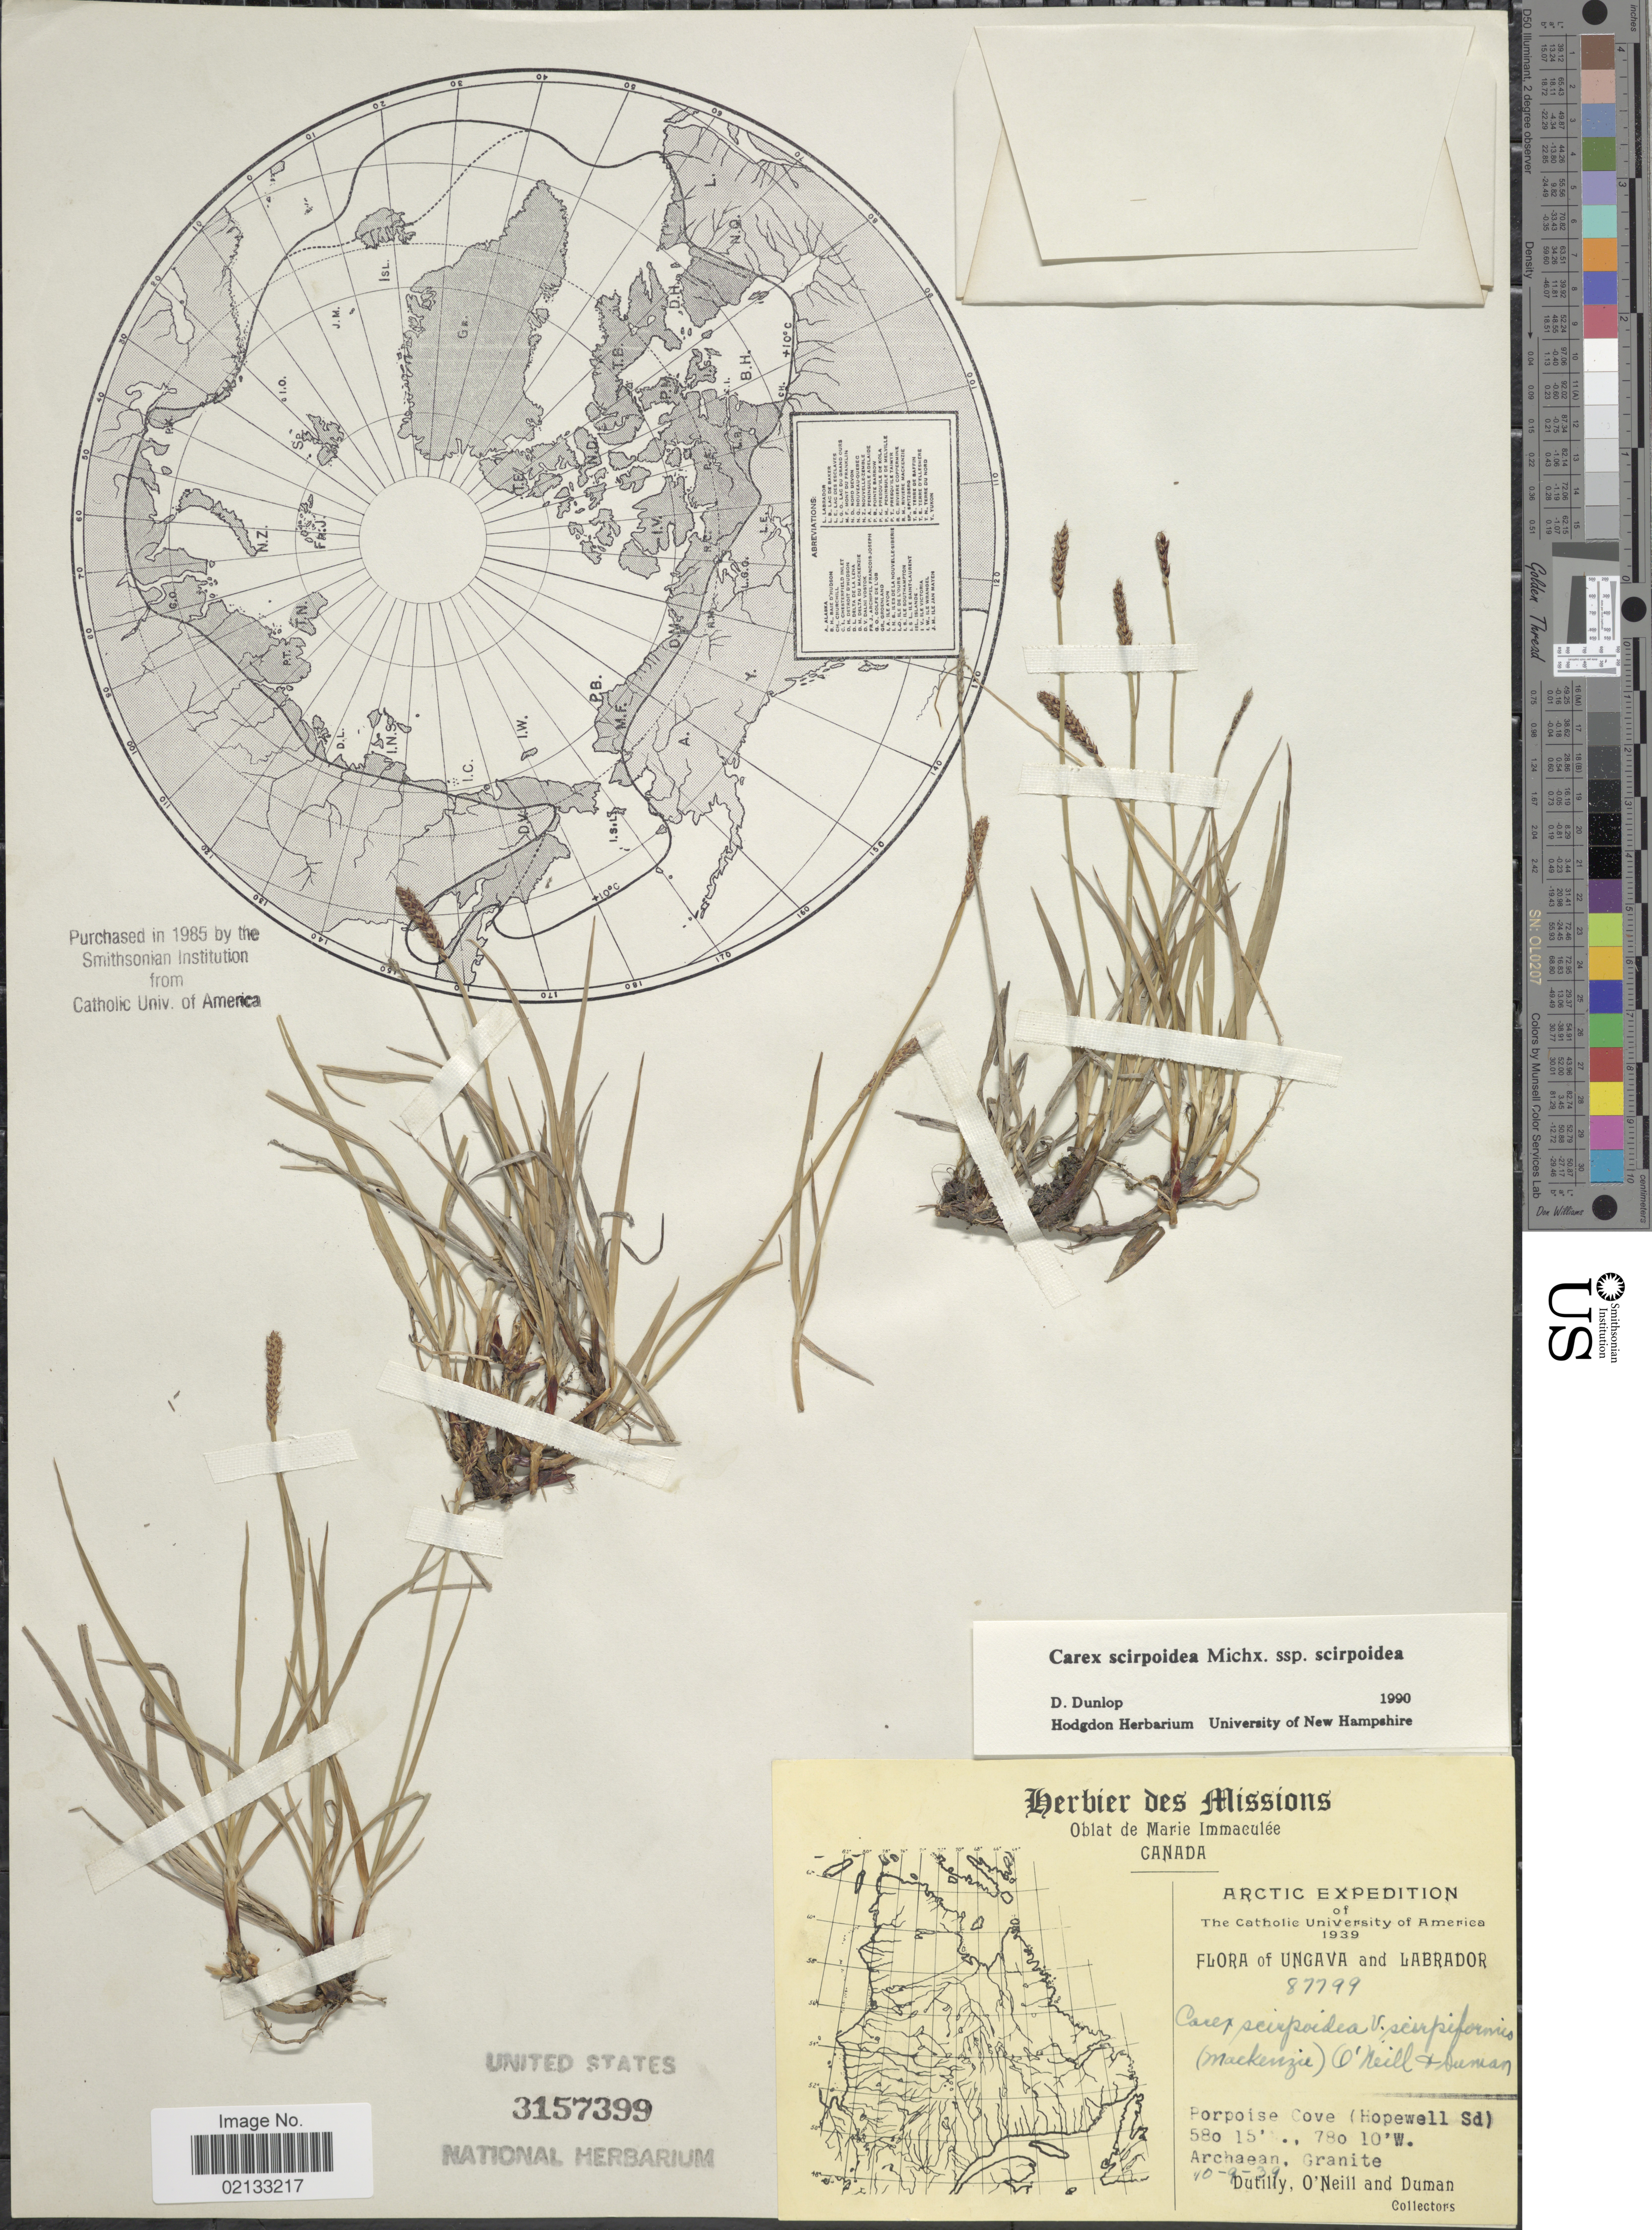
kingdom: Plantae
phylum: Tracheophyta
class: Liliopsida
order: Poales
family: Cyperaceae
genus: Carex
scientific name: Carex scirpoidea subsp. scirpoidea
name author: Michx.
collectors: -. Dutilly, O' Neill & -. Duman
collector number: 87799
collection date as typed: Transcribed d/m/y: 10/9/39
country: Canada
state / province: Newfoundland and Labrador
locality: Arctic. Ungava and Labrador. Porpoise Cove (Hopewell Sd)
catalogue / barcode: US 3157399